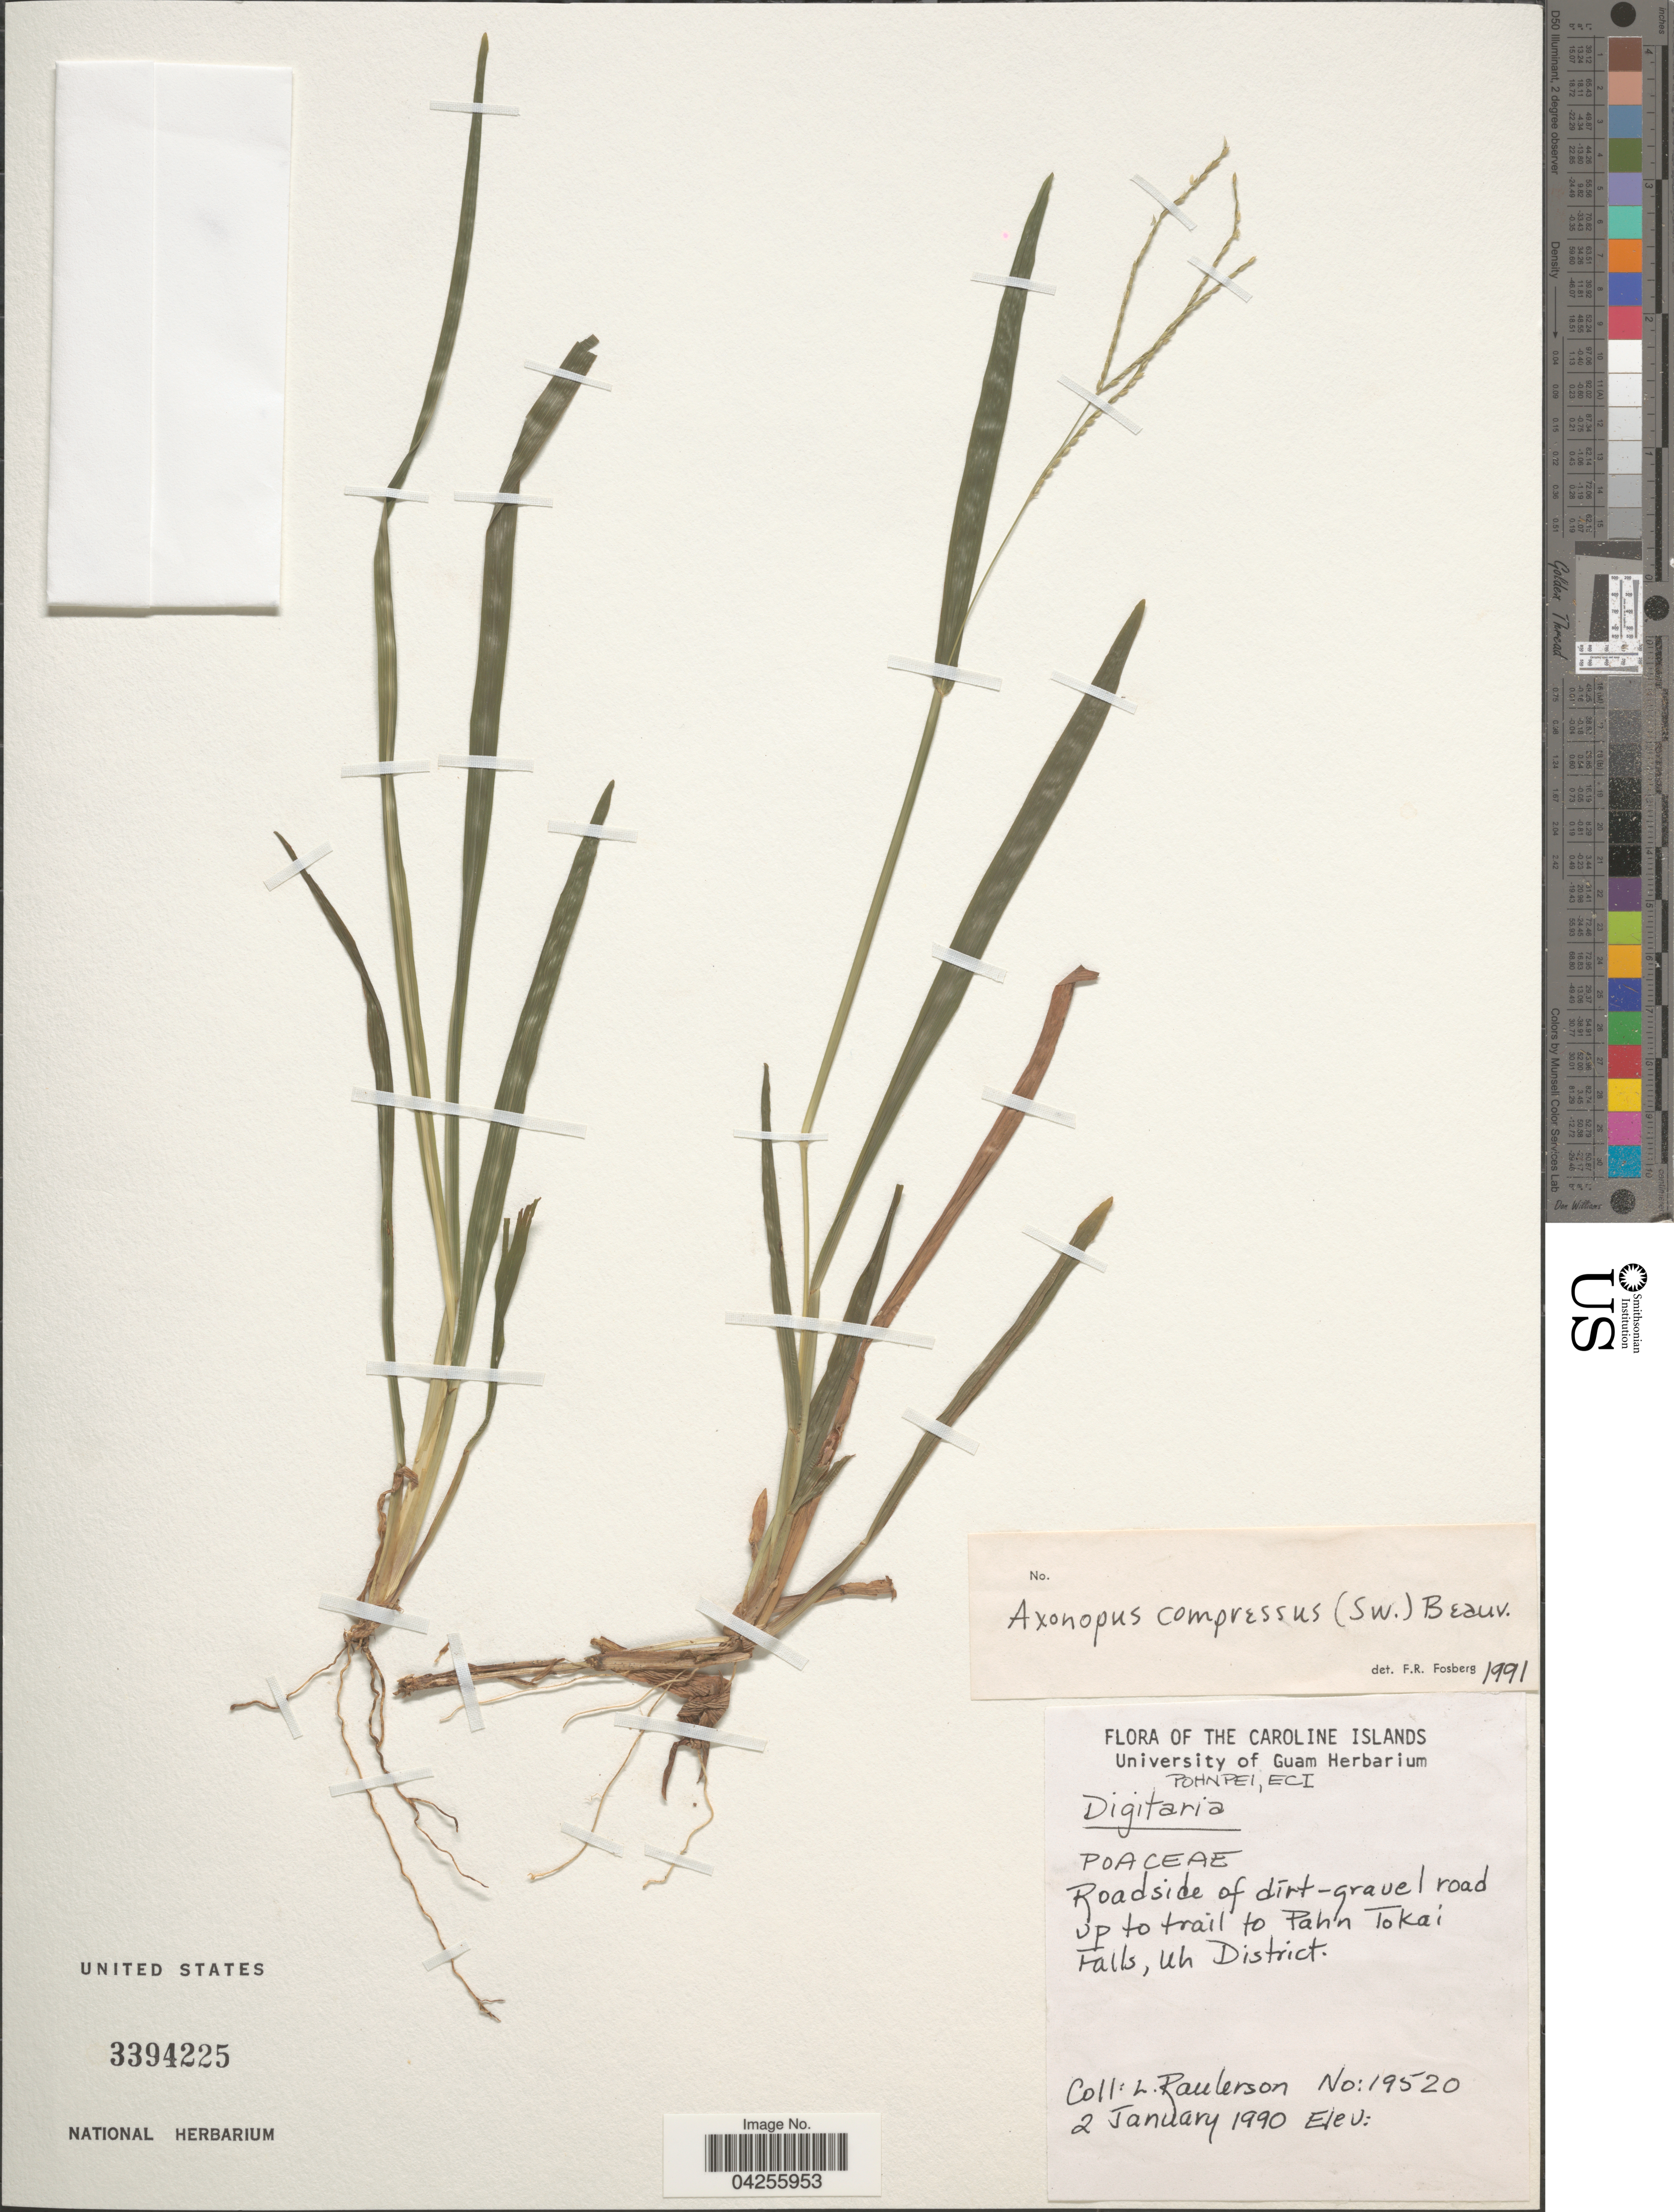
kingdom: Plantae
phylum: Tracheophyta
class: Liliopsida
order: Poales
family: Poaceae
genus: Axonopus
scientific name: Axonopus compressus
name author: (Sw.) P. Beauv.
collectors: L. Raulerson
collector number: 19520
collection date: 1990-01-02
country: Micronesia, Federated States of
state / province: Pohnpei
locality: The Caroline Islands. ECI. Roadside of dirt-gravel road up to trail to Pahn Tokai Falls, Uh District.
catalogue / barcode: US 3394225